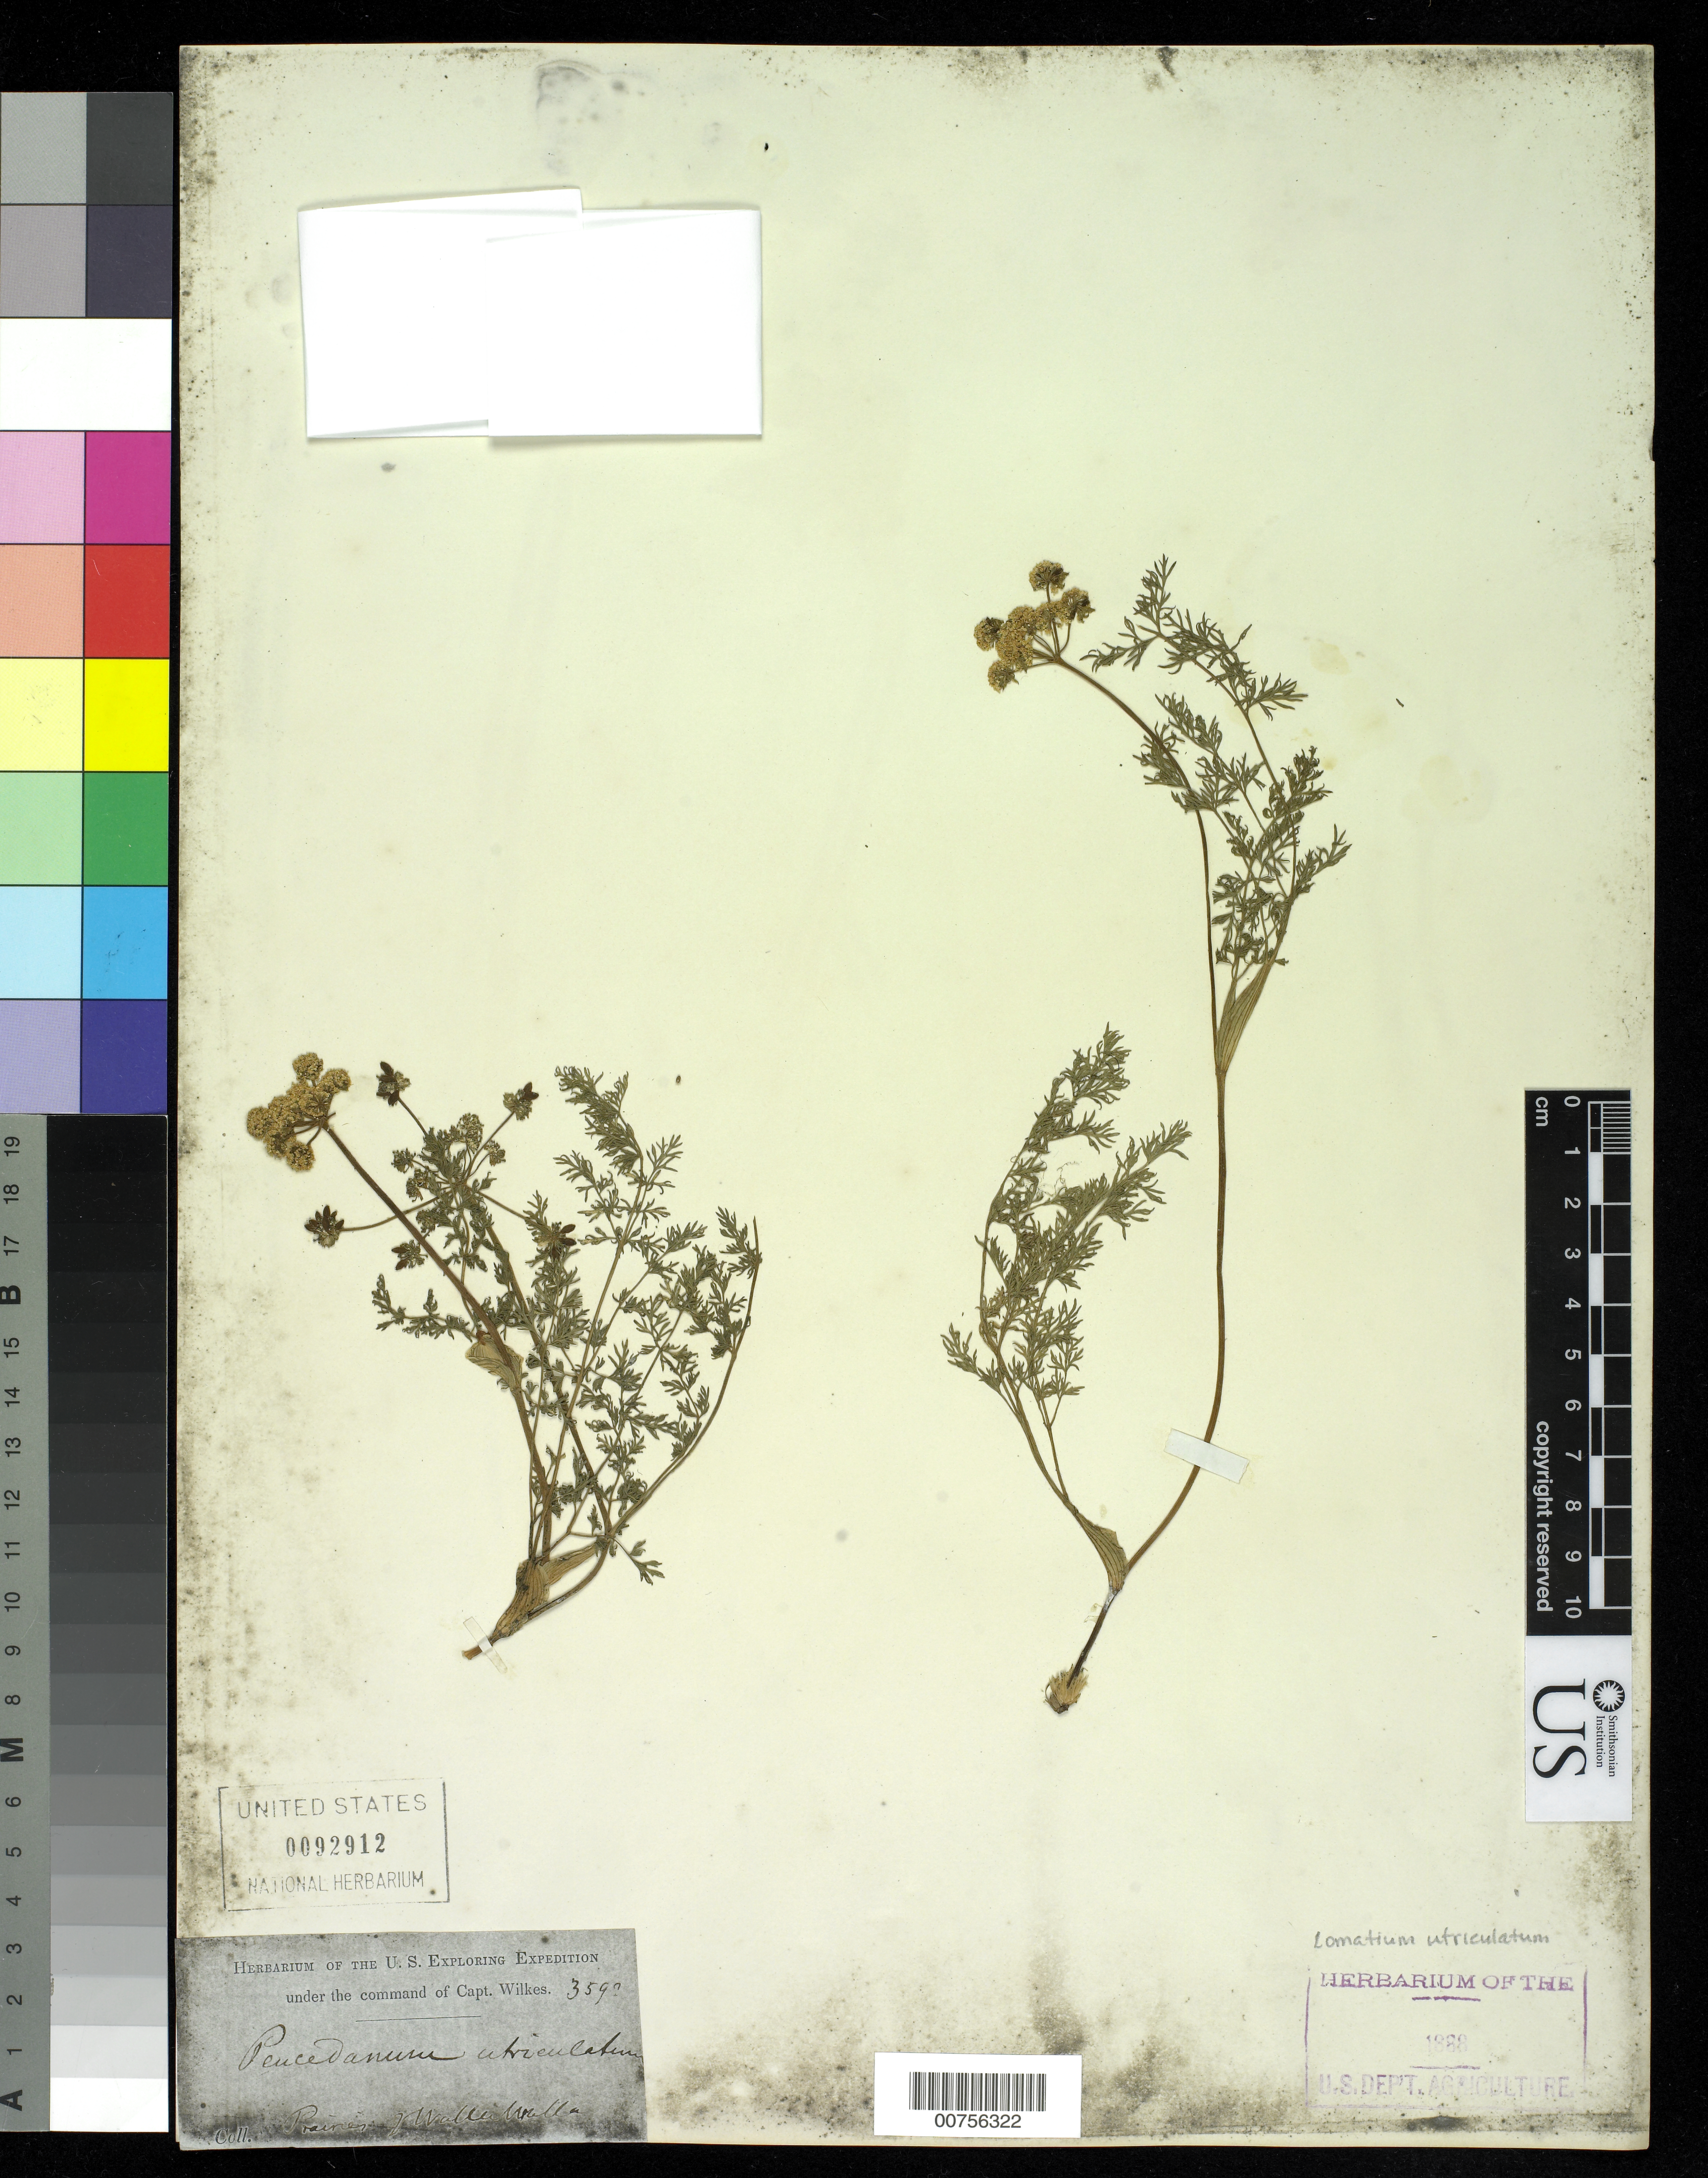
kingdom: Plantae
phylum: Tracheophyta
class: Magnoliopsida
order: Apiales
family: Apiaceae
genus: Lomatium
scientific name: Lomatium utriculatum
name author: (Nutt. ex Torr. & A. Gray) J.M. Coult. & Rose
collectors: Wilkes Explor. Exped.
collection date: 1838/1842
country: United States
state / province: Washington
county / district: Walla Walla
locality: Prairies of Walla Walla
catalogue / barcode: US 92912